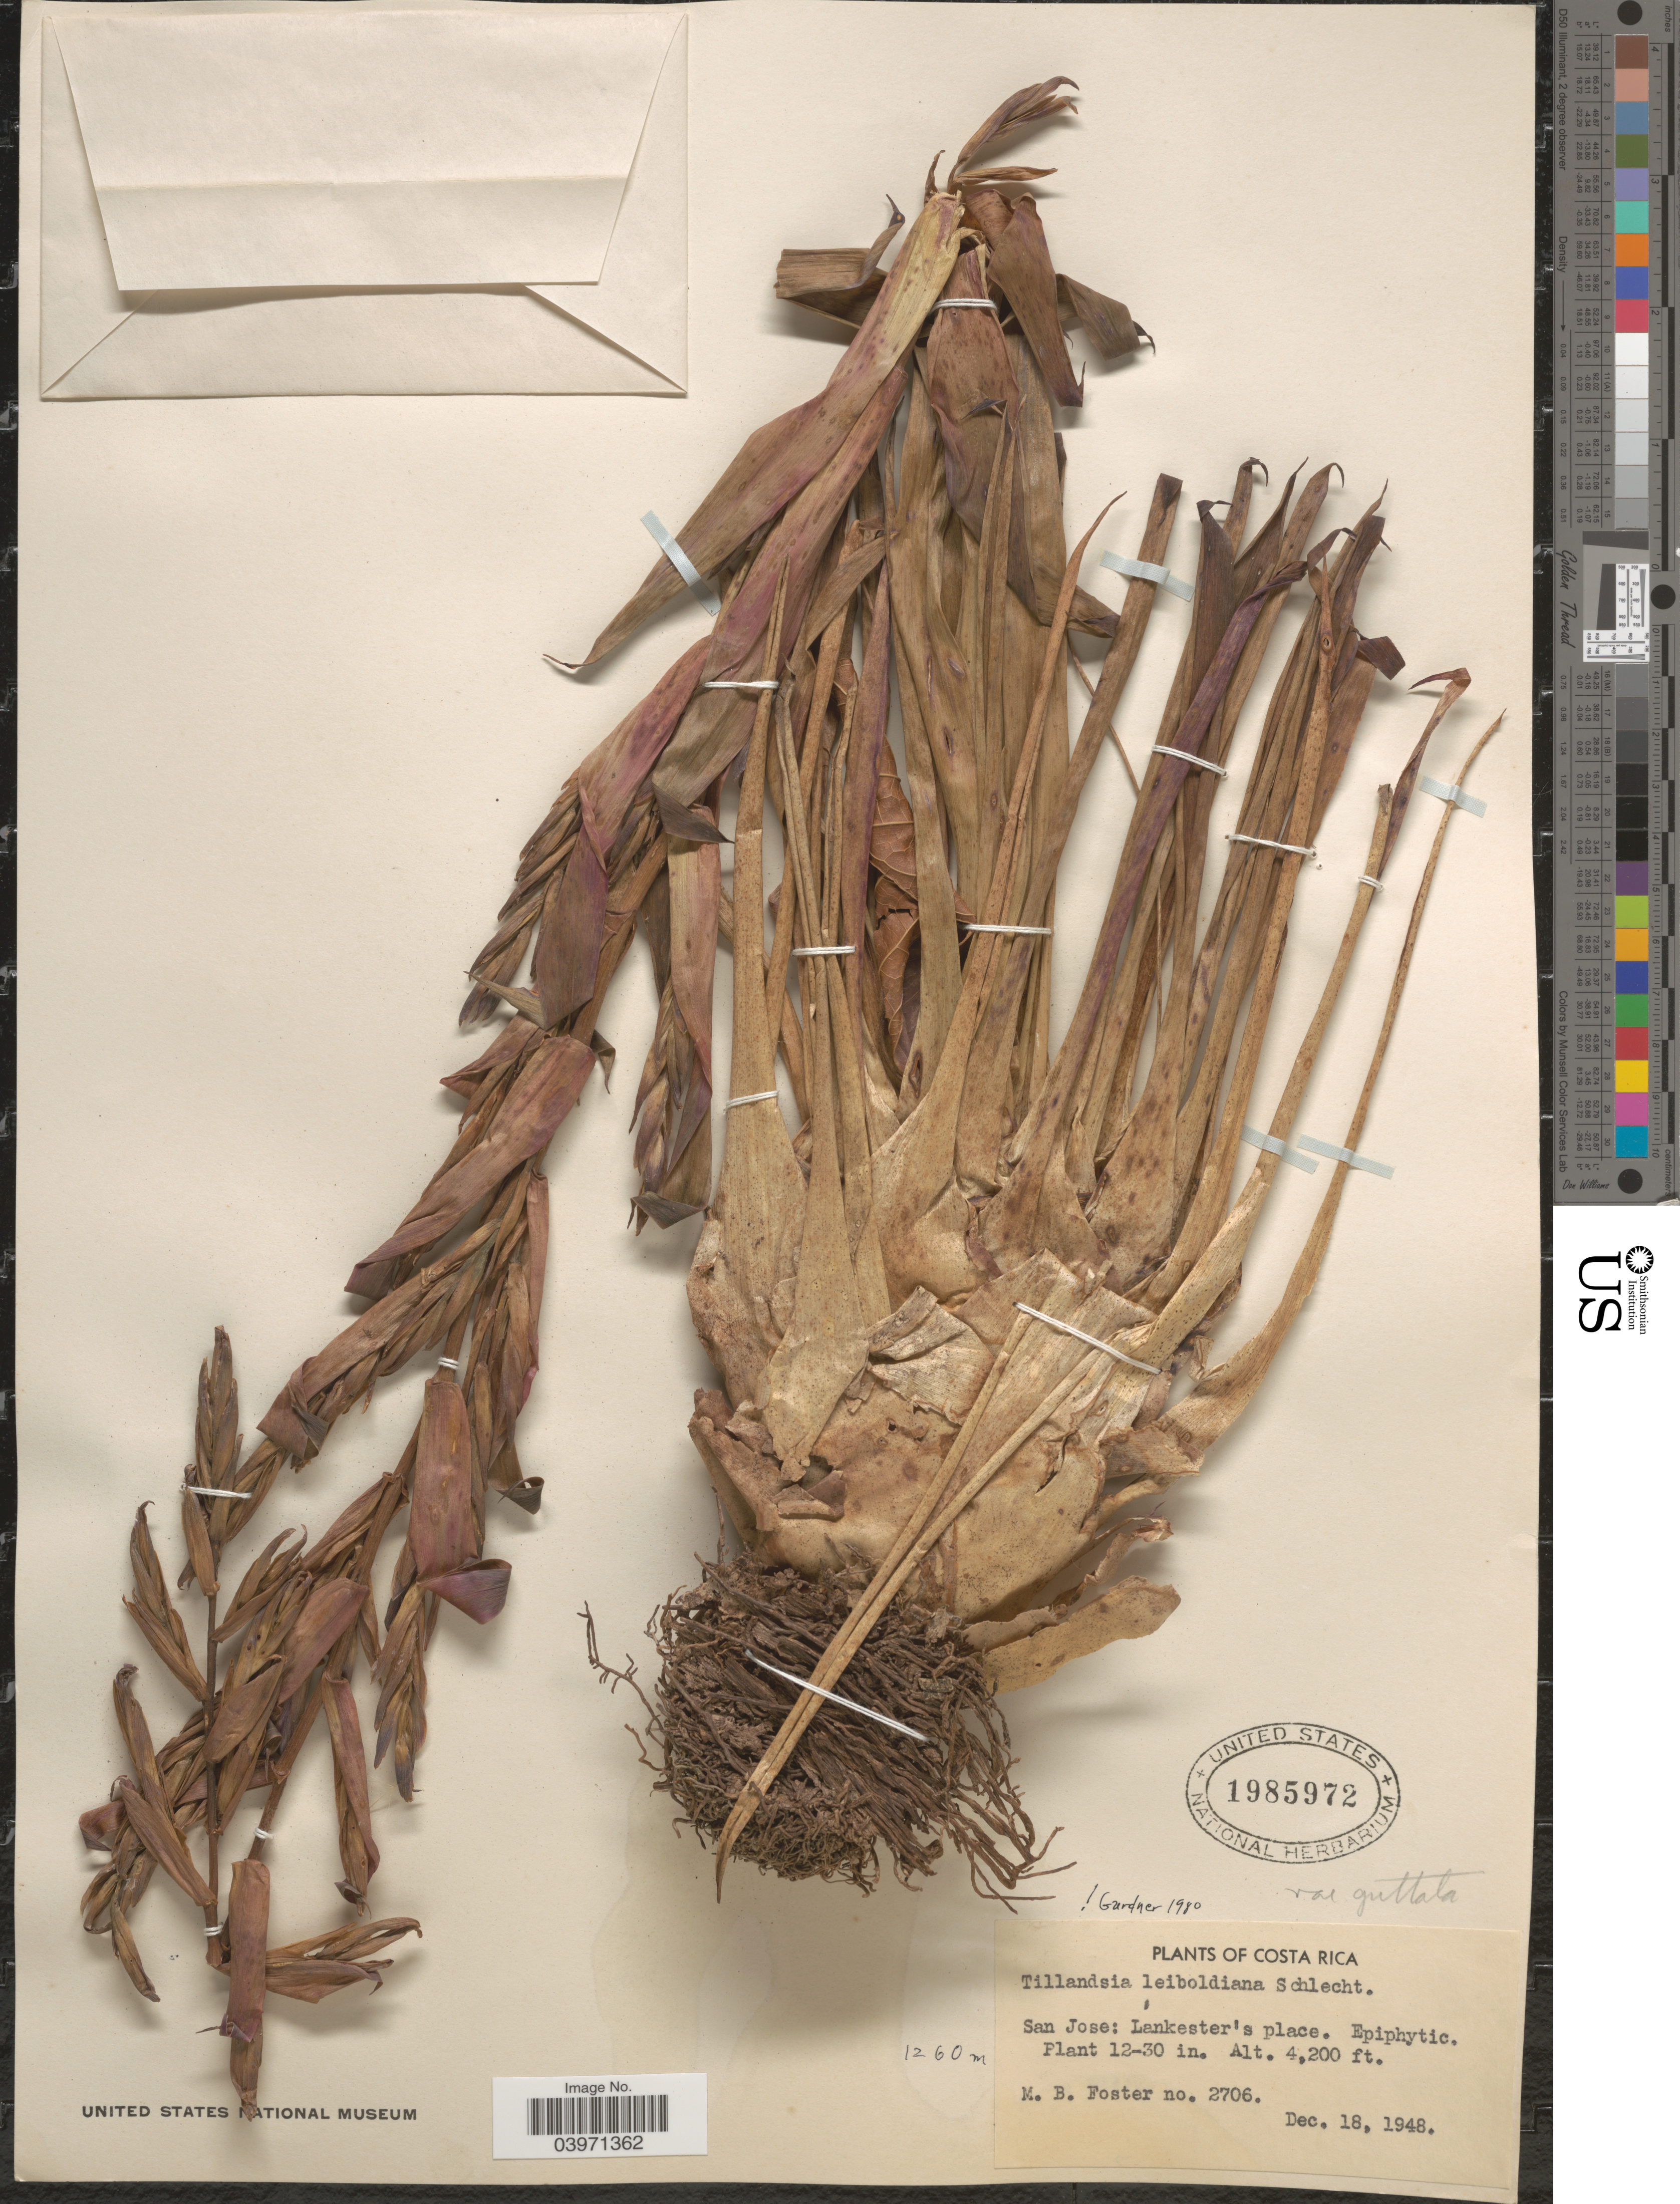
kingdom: Plantae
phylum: Tracheophyta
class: Liliopsida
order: Poales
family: Bromeliaceae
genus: Tillandsia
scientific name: Tillandsia leiboldiana var. guttata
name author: Hobbs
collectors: M. B. Foster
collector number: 2706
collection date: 1948-12-18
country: Costa Rica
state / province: San José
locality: Lankester's place.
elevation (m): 1280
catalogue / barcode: US 1985972